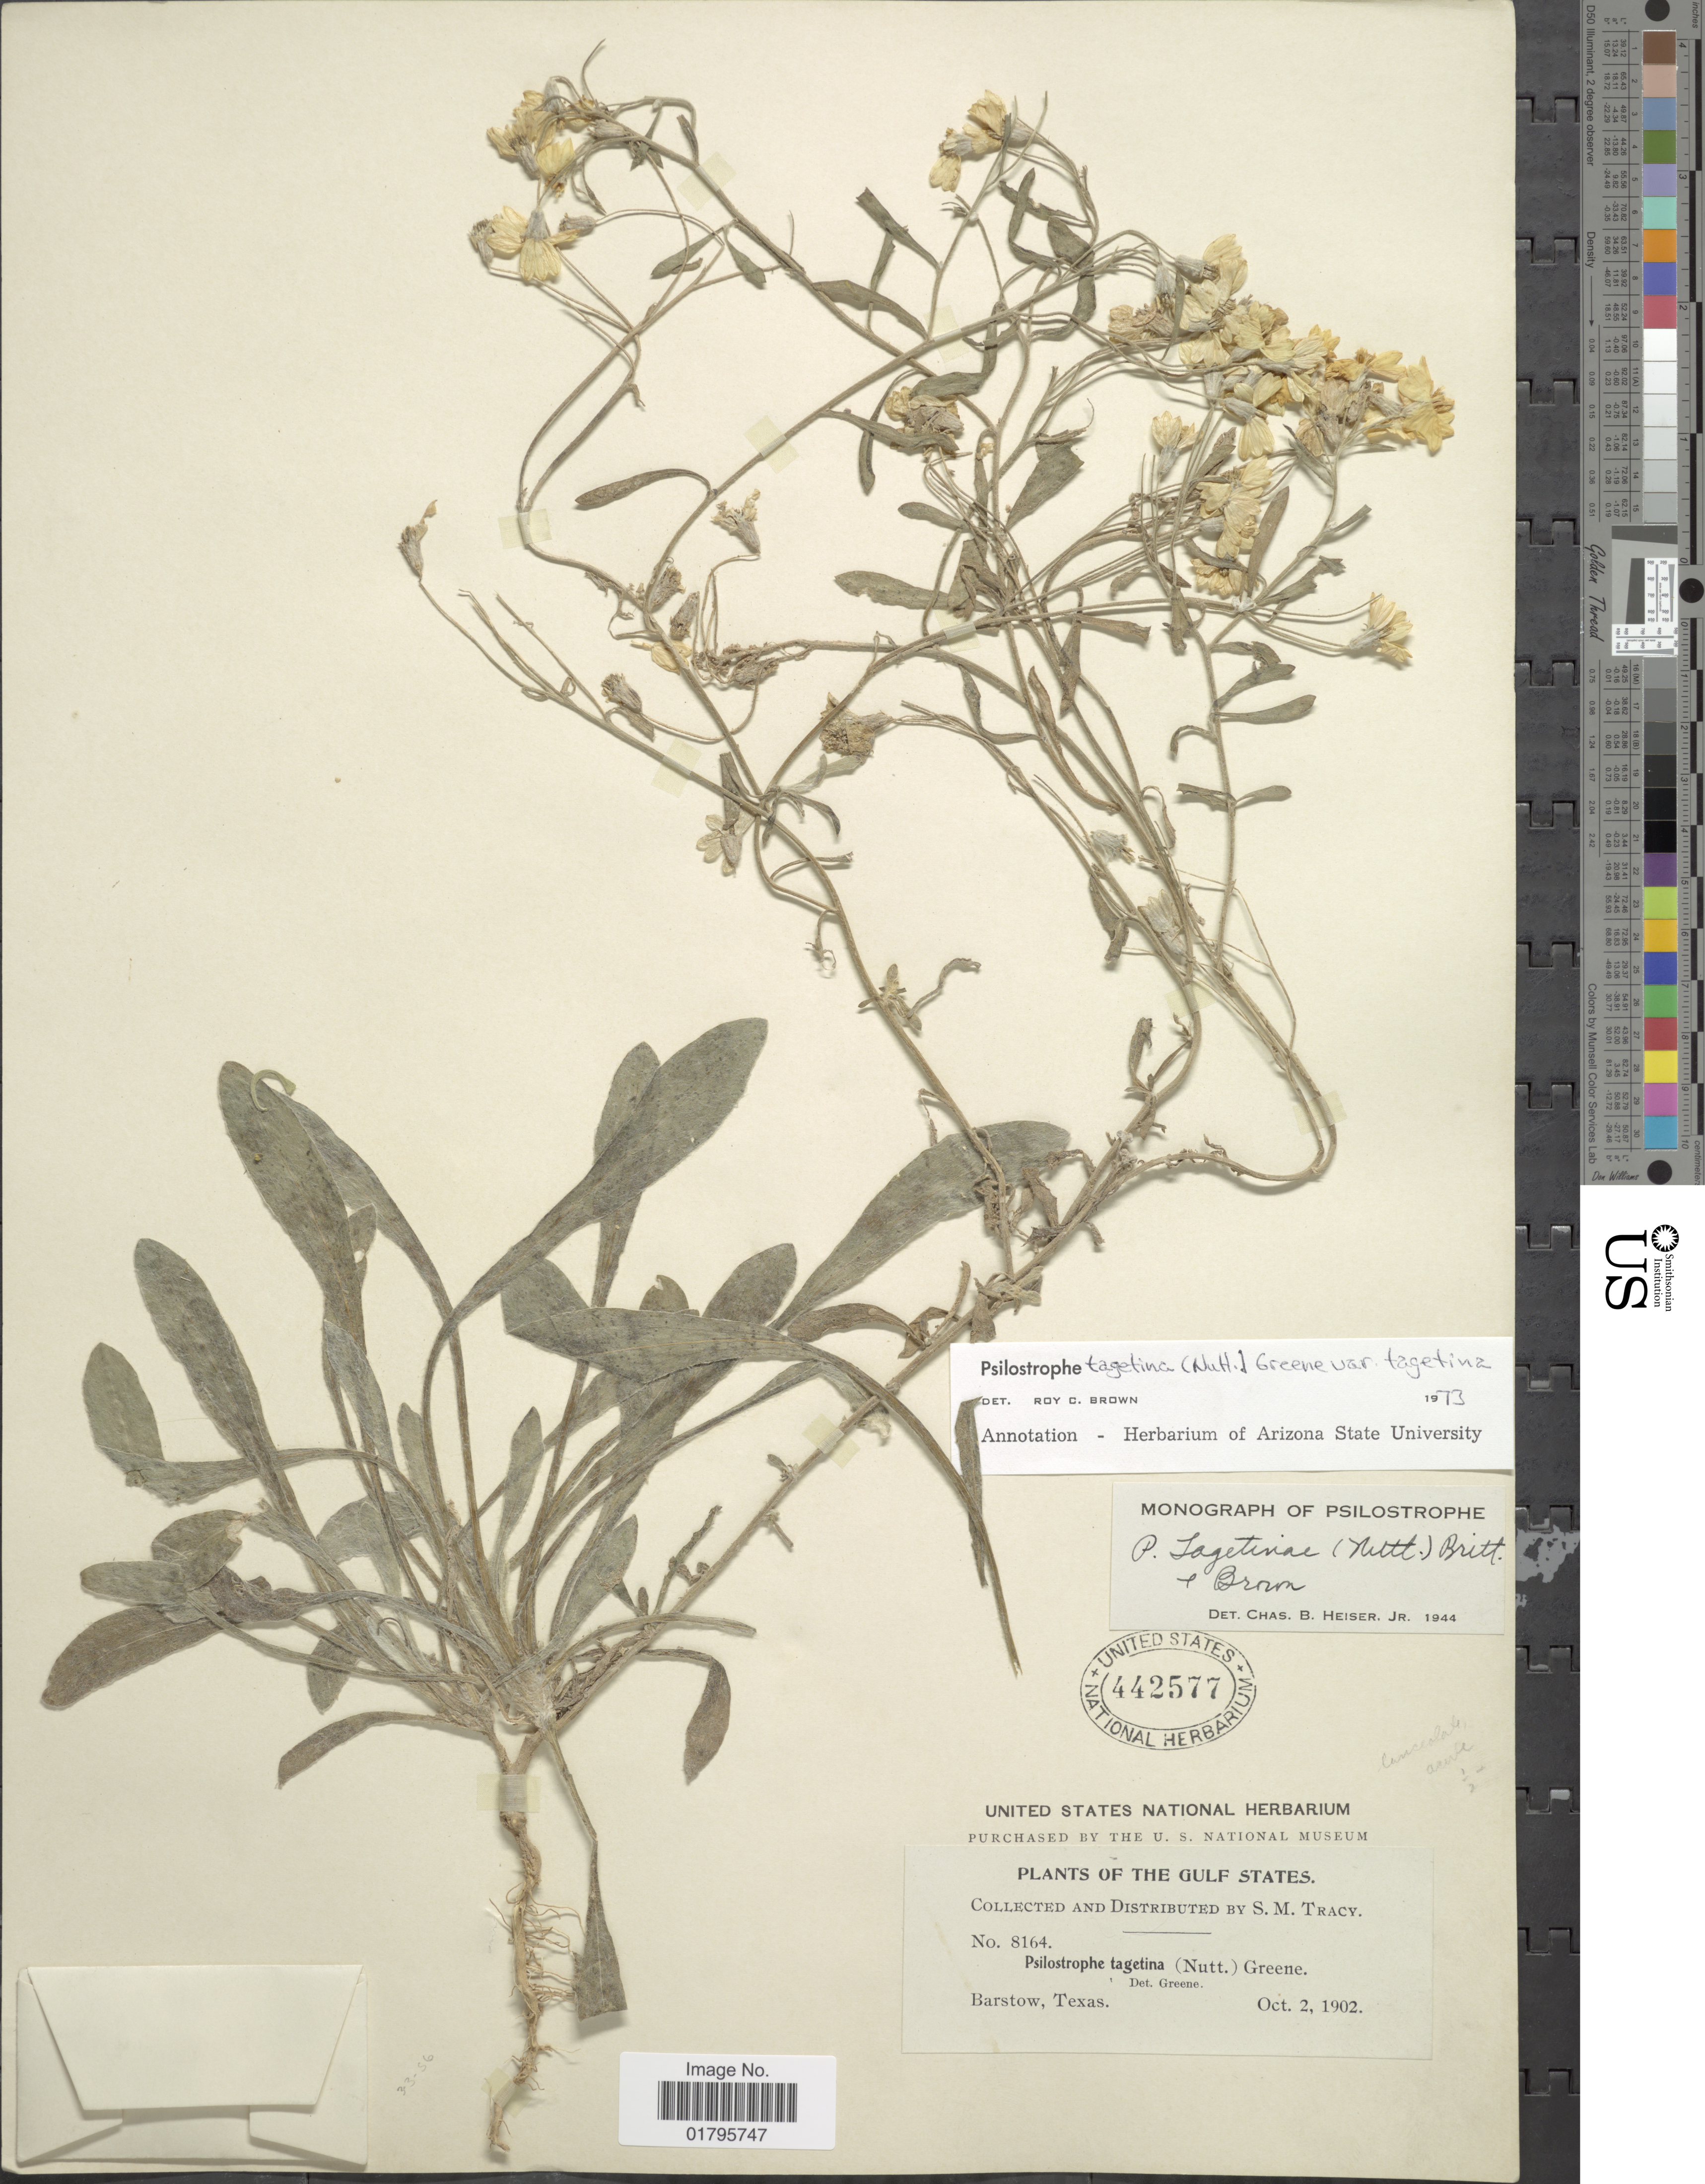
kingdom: Plantae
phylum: Tracheophyta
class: Magnoliopsida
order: Asterales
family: Asteraceae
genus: Psilostrophe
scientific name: Psilostrophe tagetina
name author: (Nutt.) Greene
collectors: S. M. Tracy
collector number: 8164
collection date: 1902-10-02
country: United States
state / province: Texas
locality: Barstow. Gulf States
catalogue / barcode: US 442577